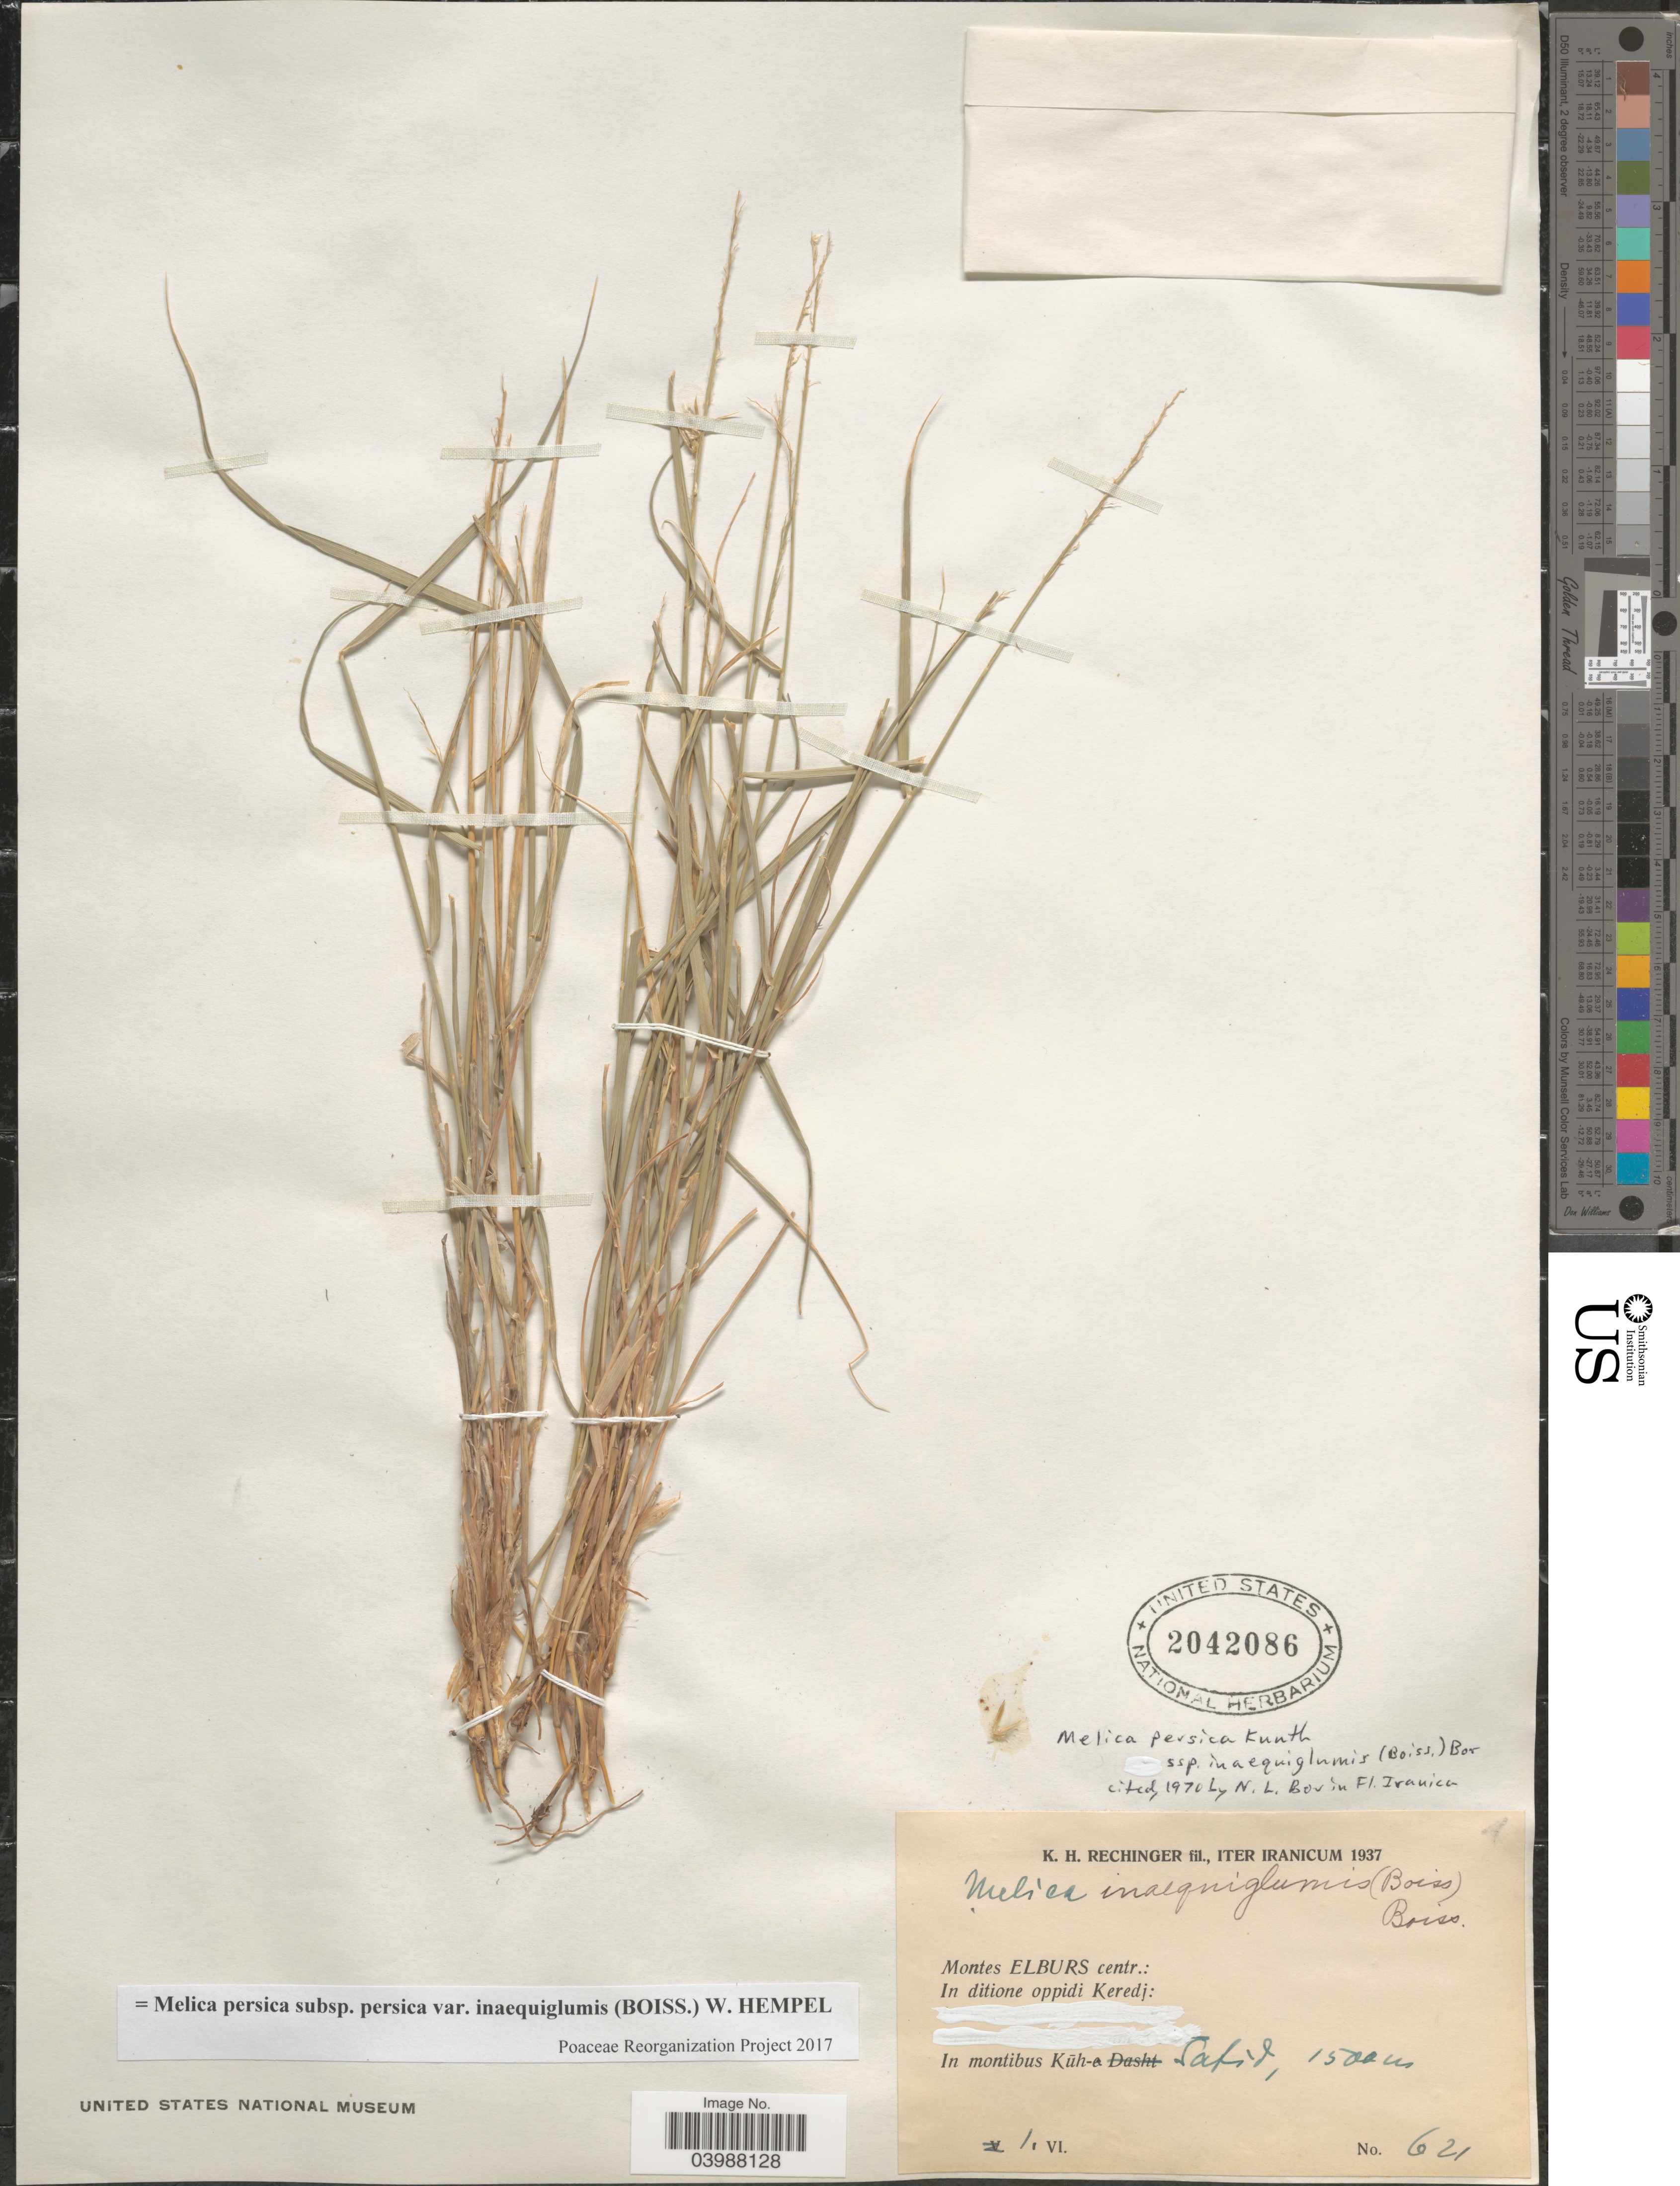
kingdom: Plantae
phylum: Tracheophyta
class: Liliopsida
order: Poales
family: Poaceae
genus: Melica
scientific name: Melica persica subsp. persica var. inaequiglumis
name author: (Boiss) W. Hempel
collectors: K. H. Rechinger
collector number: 621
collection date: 1937-06-01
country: Iran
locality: Iter Iranicum. Montes Elburs centr.: In ditione oppidi Keredj: In montibus Kuh-e Safid [interpreted].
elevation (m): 1500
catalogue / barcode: US 2042086